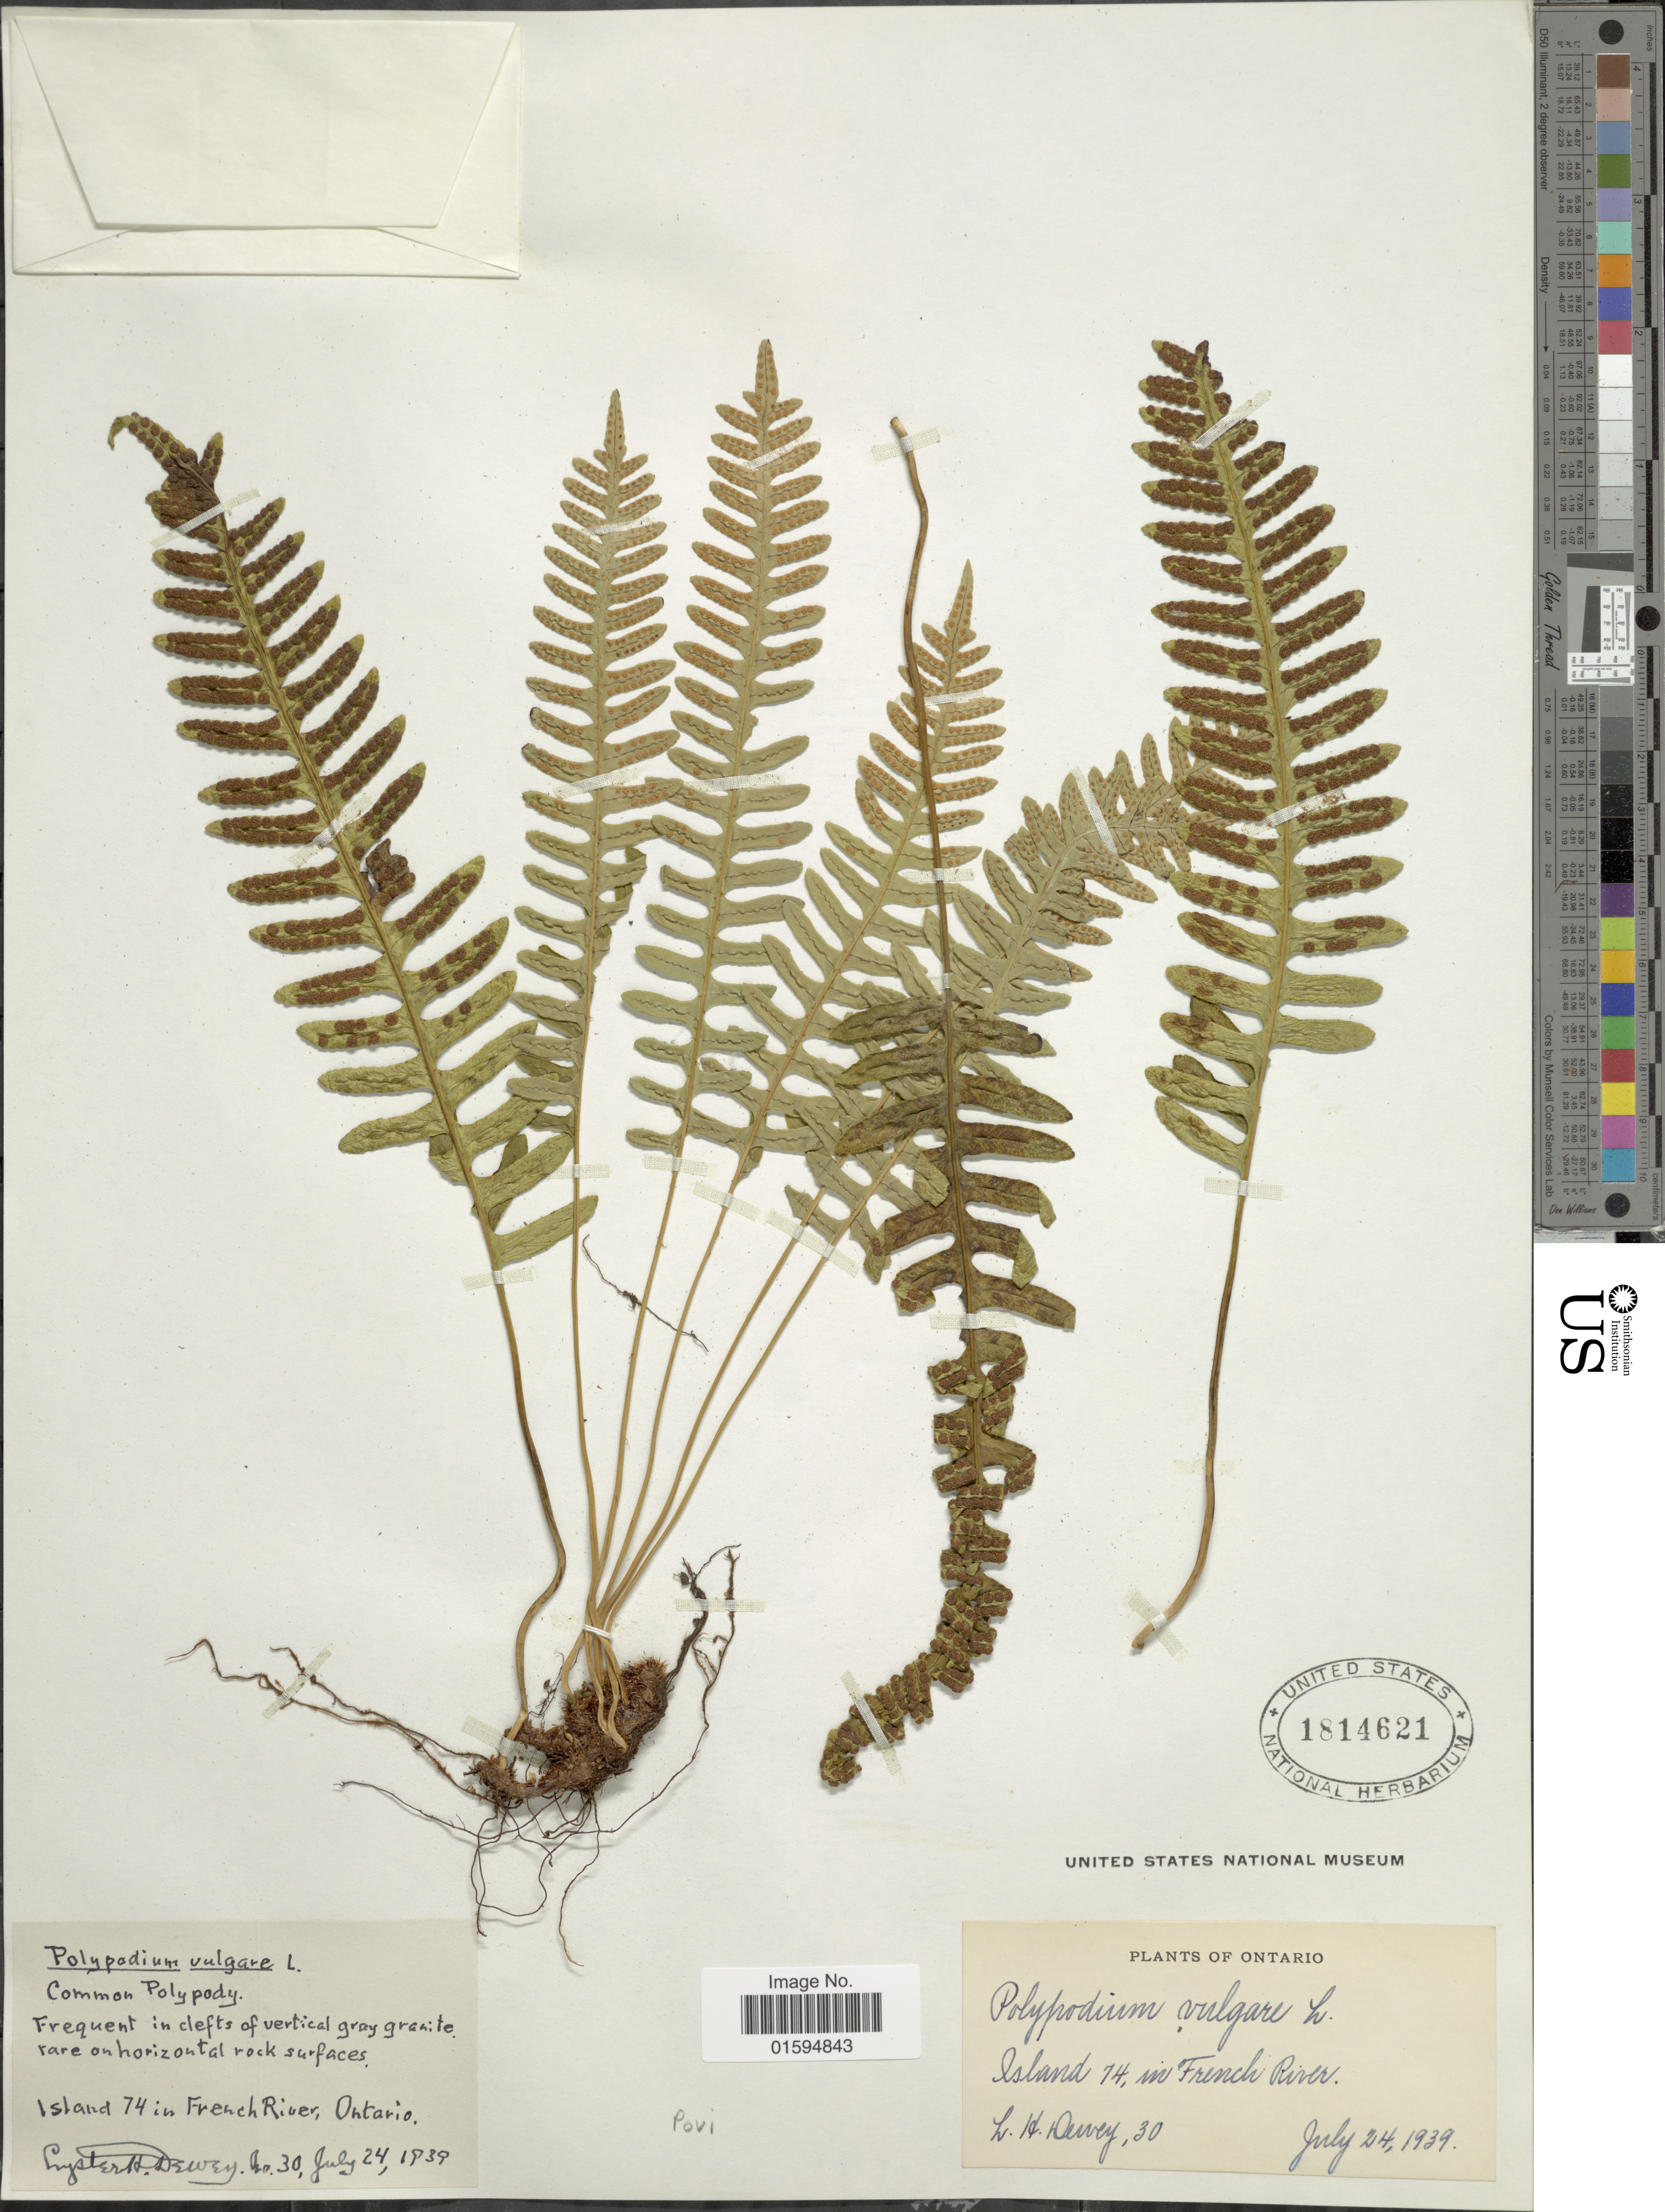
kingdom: Plantae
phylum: Tracheophyta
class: Polypodiopsida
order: Polypodiales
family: Polypodiaceae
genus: Polypodium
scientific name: Polypodium virginianum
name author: L.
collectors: L. H. Dewey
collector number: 30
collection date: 1939-07-24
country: Canada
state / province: Ontario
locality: Island 74 in French River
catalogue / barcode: US 1814621